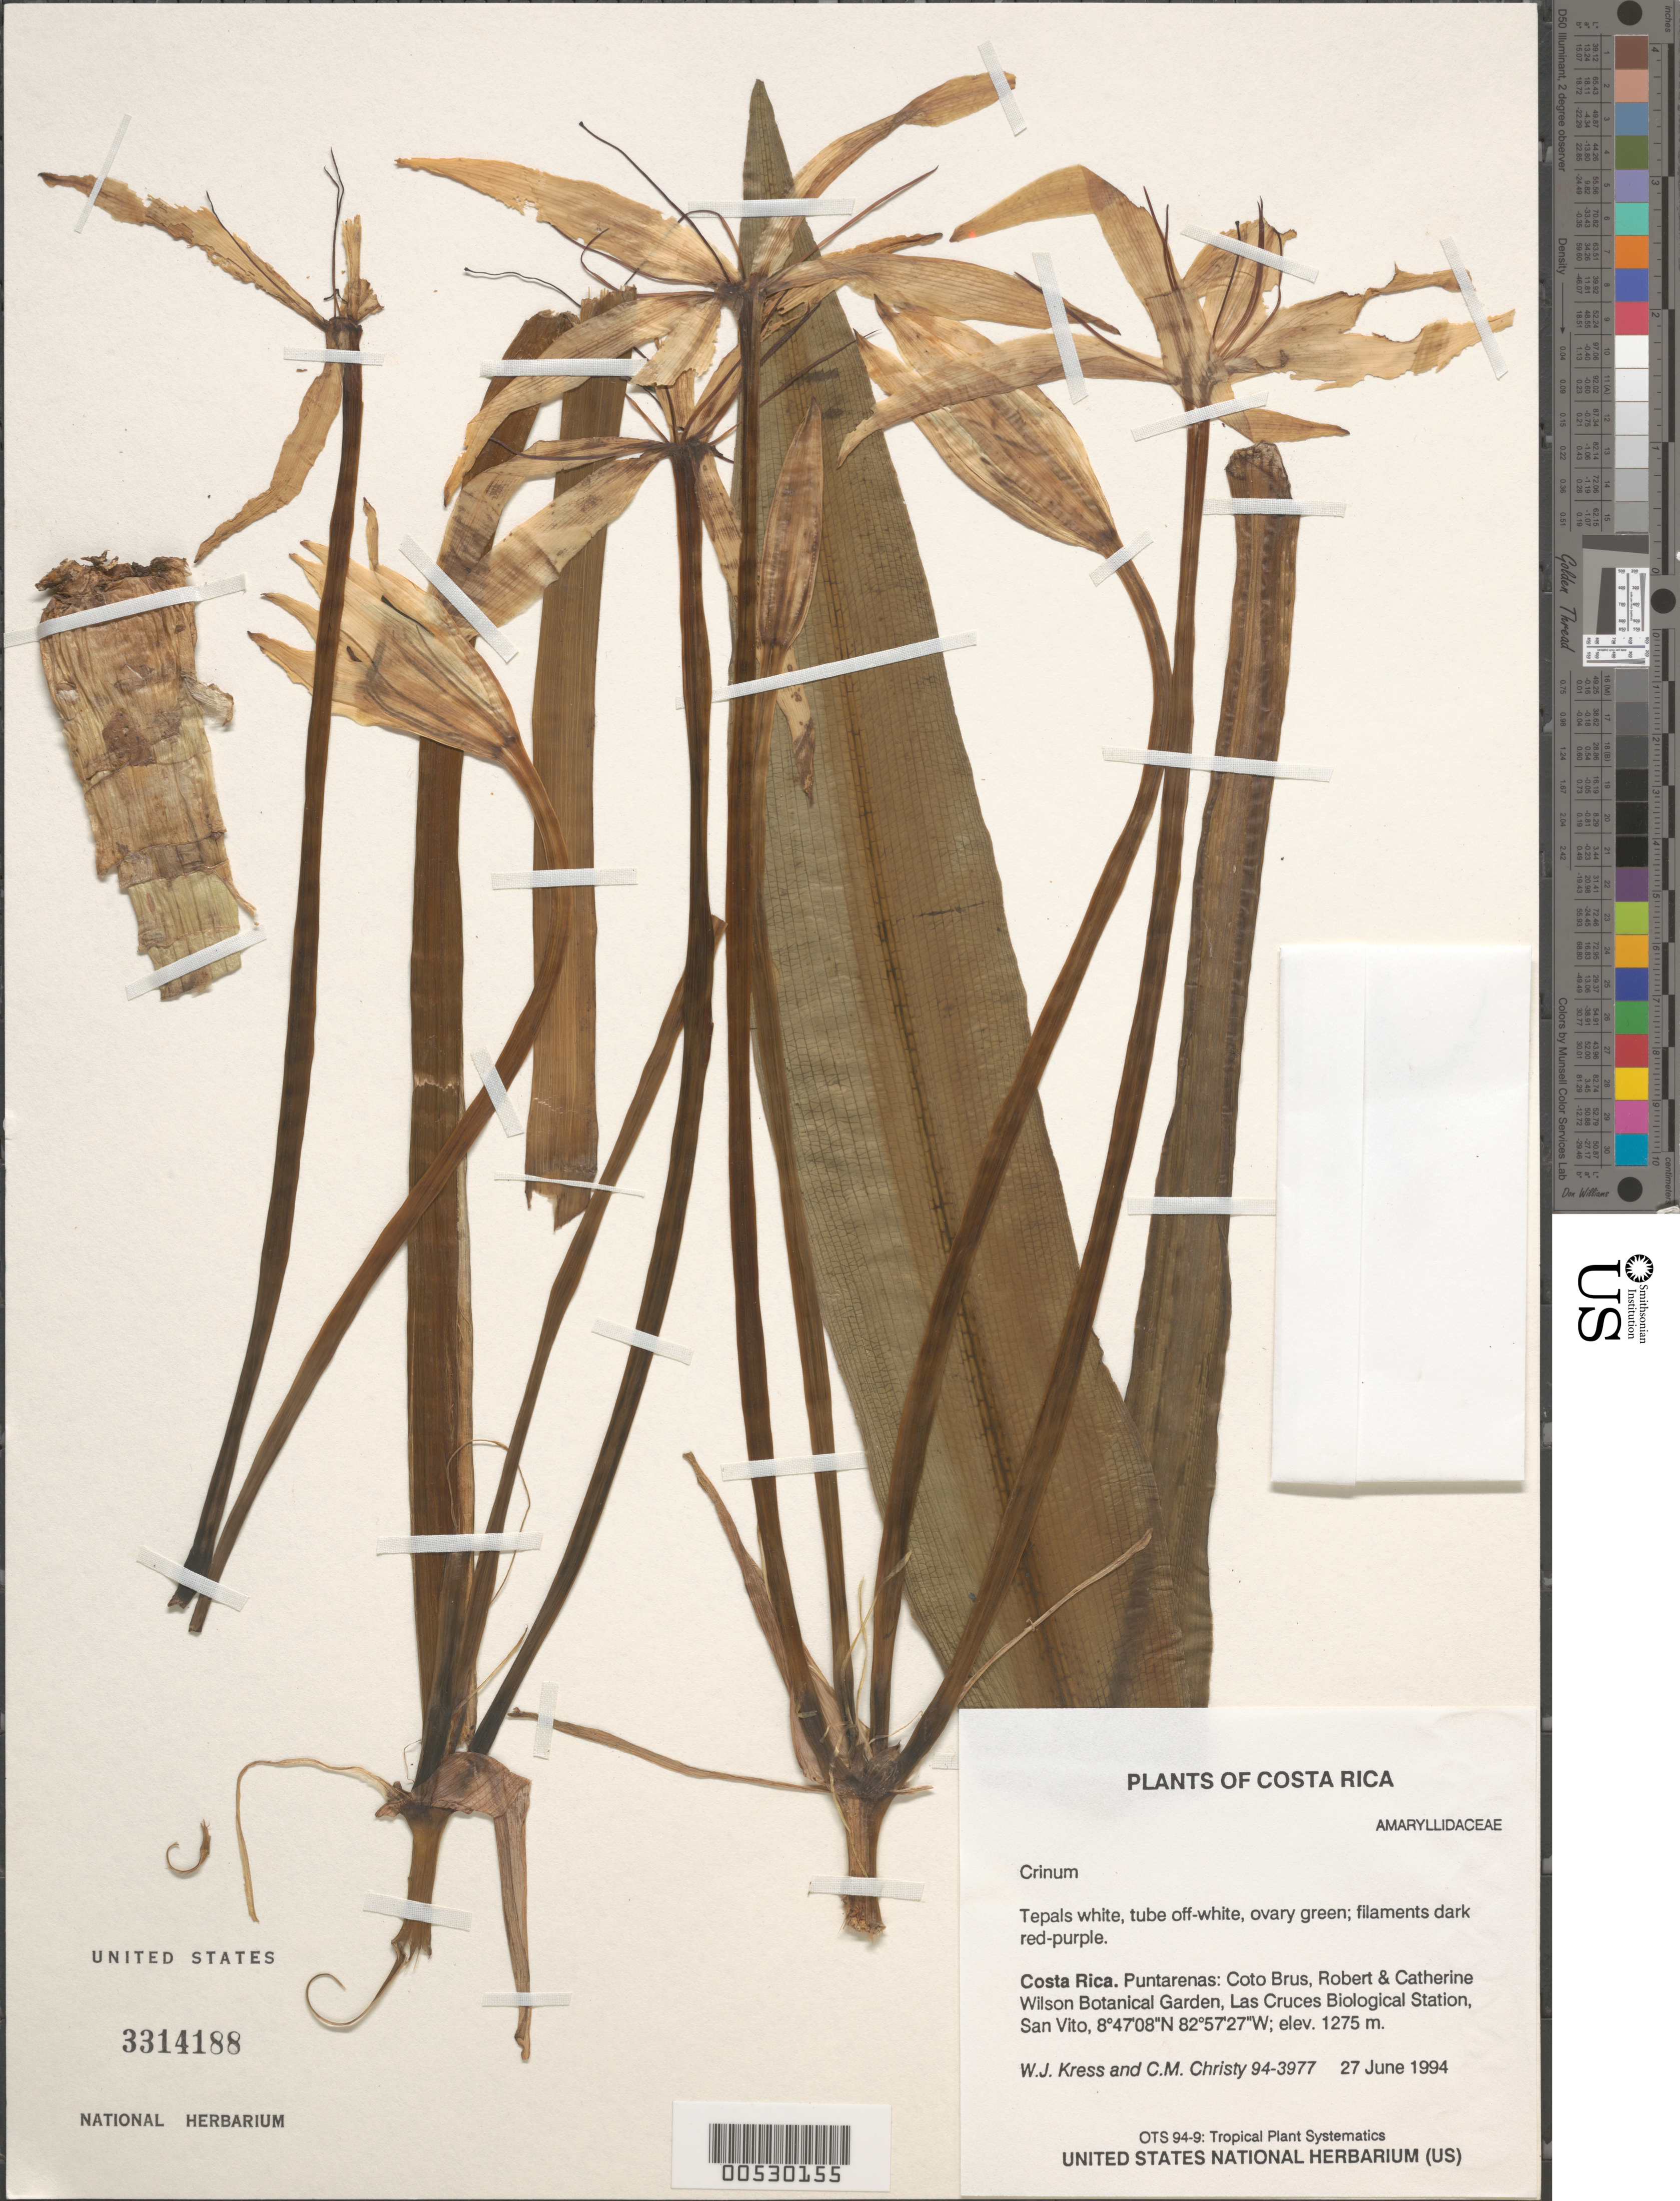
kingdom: Plantae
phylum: Tracheophyta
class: Liliopsida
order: Asparagales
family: Amaryllidaceae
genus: Crinum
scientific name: Crinum sp.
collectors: W. J. Kress & C. M. Christy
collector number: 94-3977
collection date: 1994-06-27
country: Costa Rica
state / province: Puntarenas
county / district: Coto Brus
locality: Robert & Catherine Wilson Botanical Garden, Las Cruces Biological Station, San Vito.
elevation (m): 1275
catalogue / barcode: US 3314188